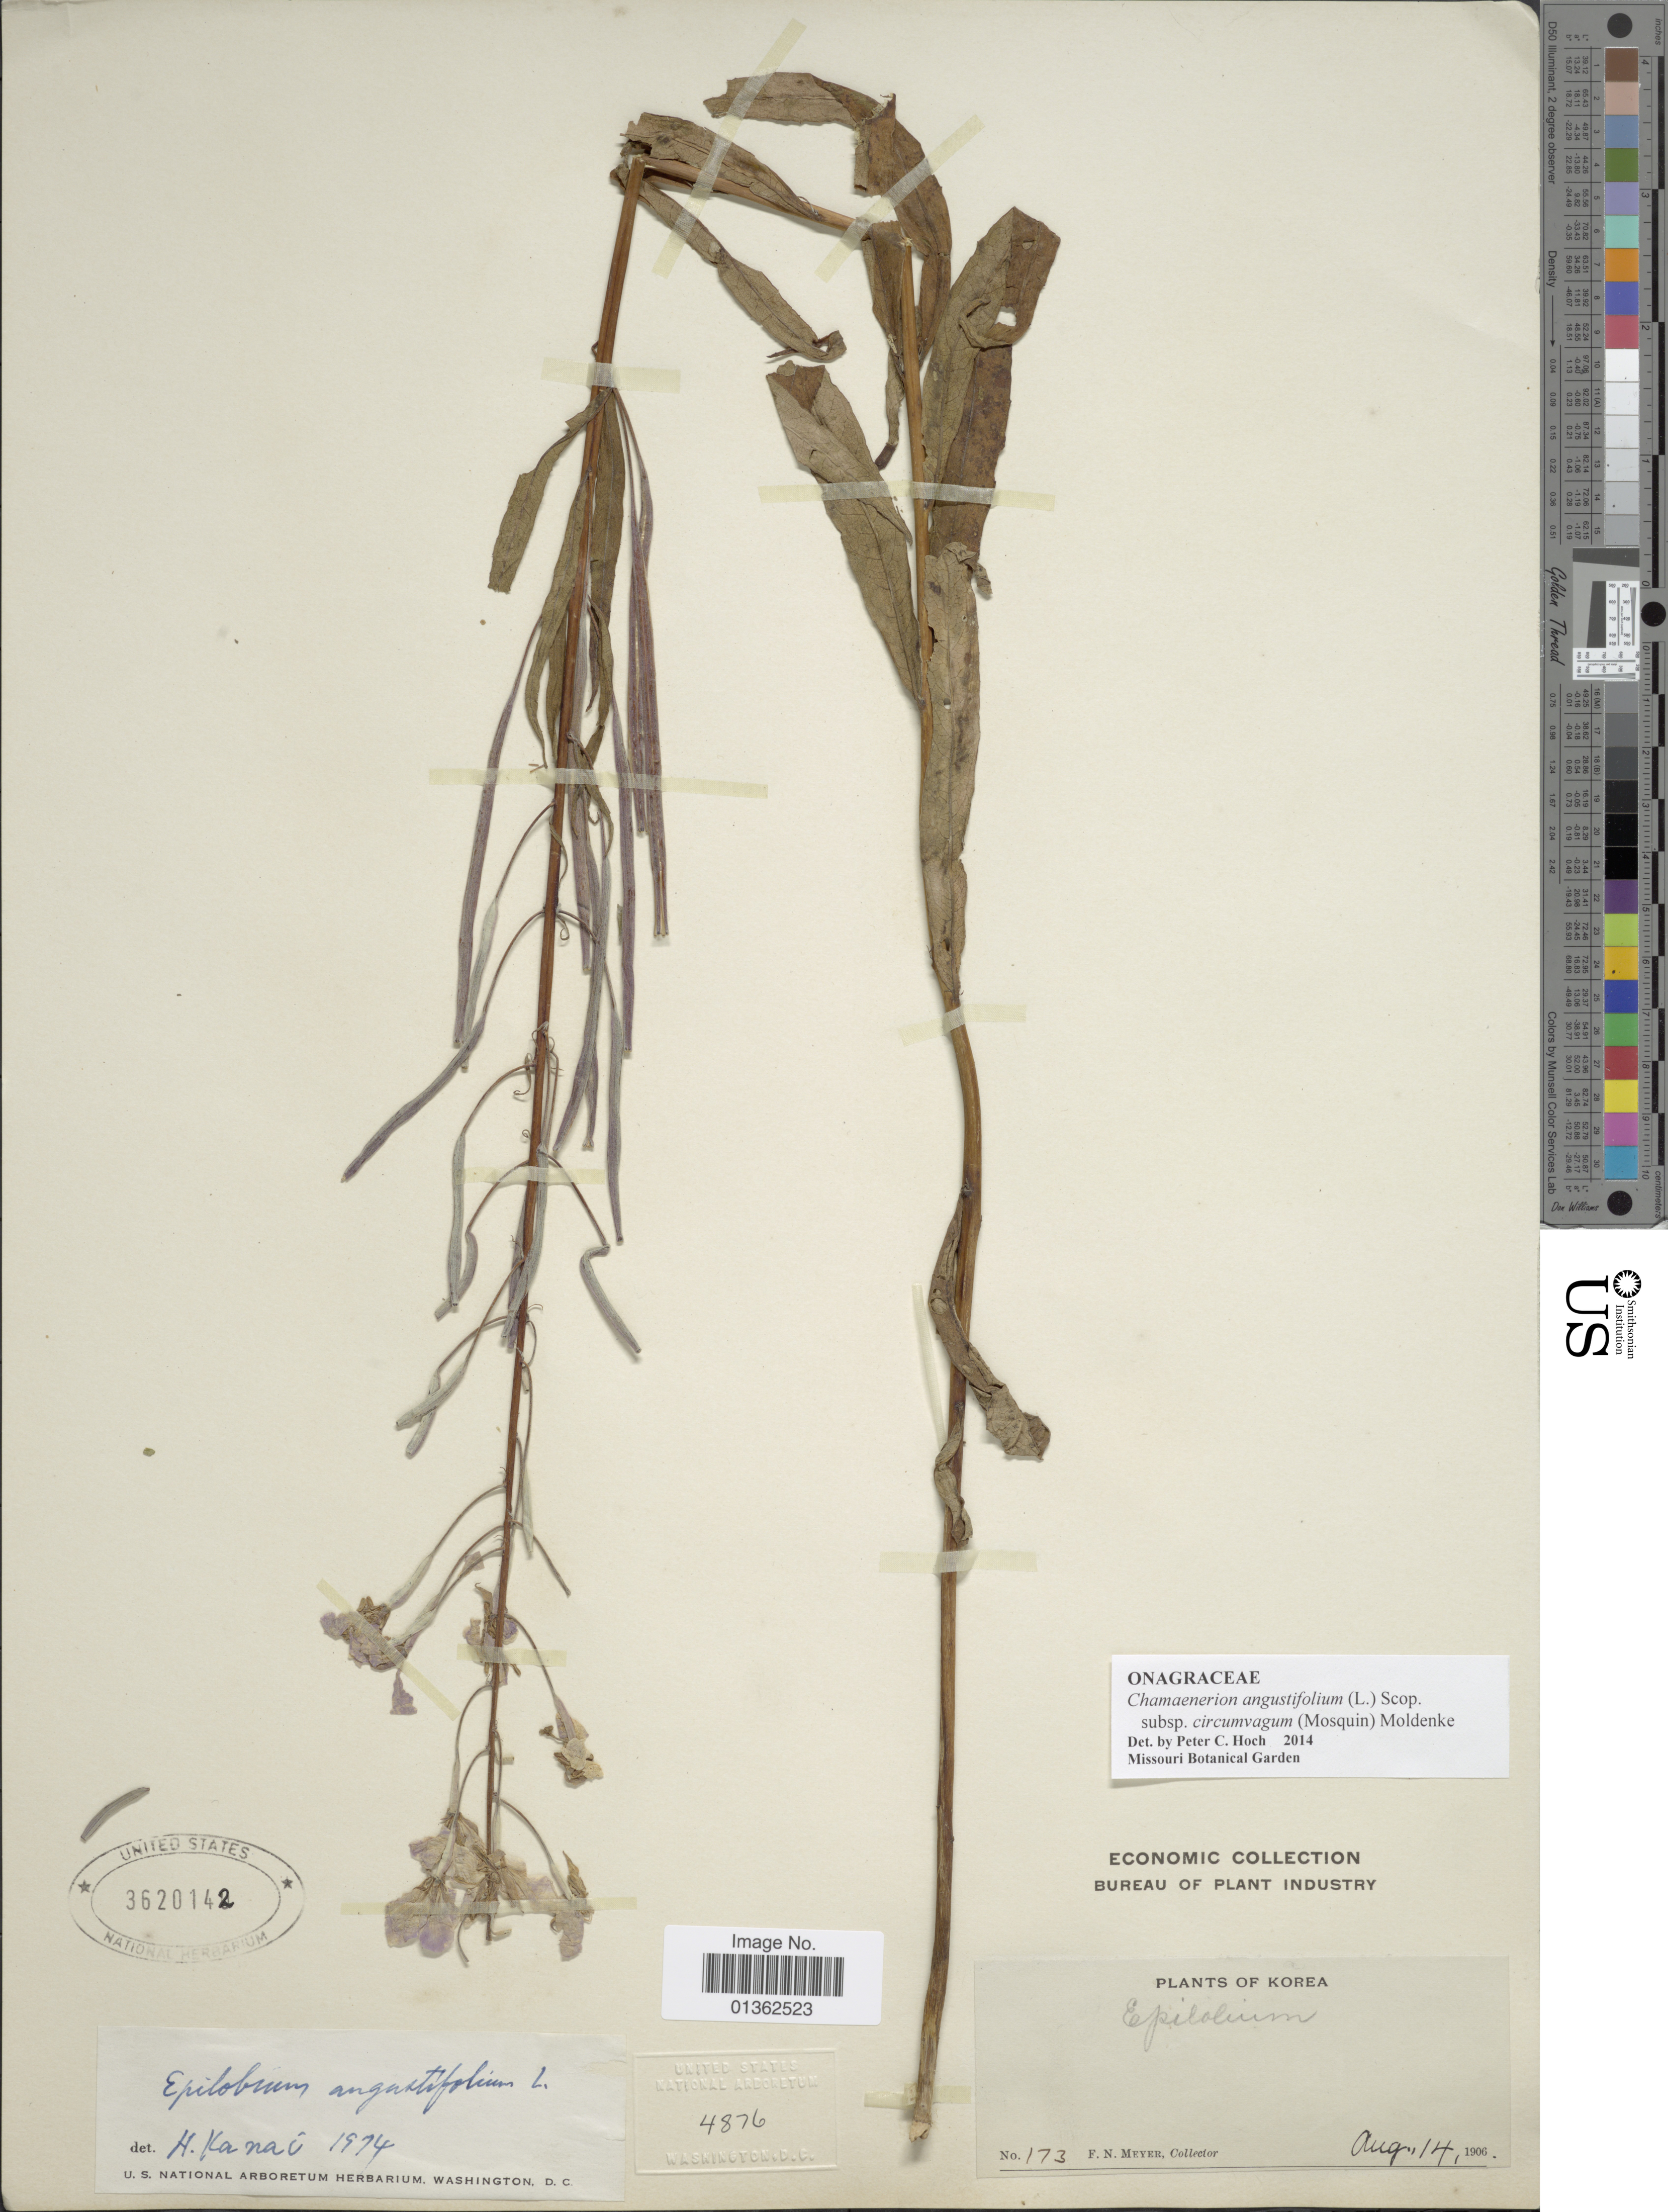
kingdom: Plantae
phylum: Tracheophyta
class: Magnoliopsida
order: Myrtales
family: Onagraceae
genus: Chamaenerion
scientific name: Chamaenerion angustifolium subsp. circumvagum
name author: (Mosquin) Moldenke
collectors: F. N. Meyer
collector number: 173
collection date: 1906-08-14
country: North Korea / South Korea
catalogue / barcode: US 3620142